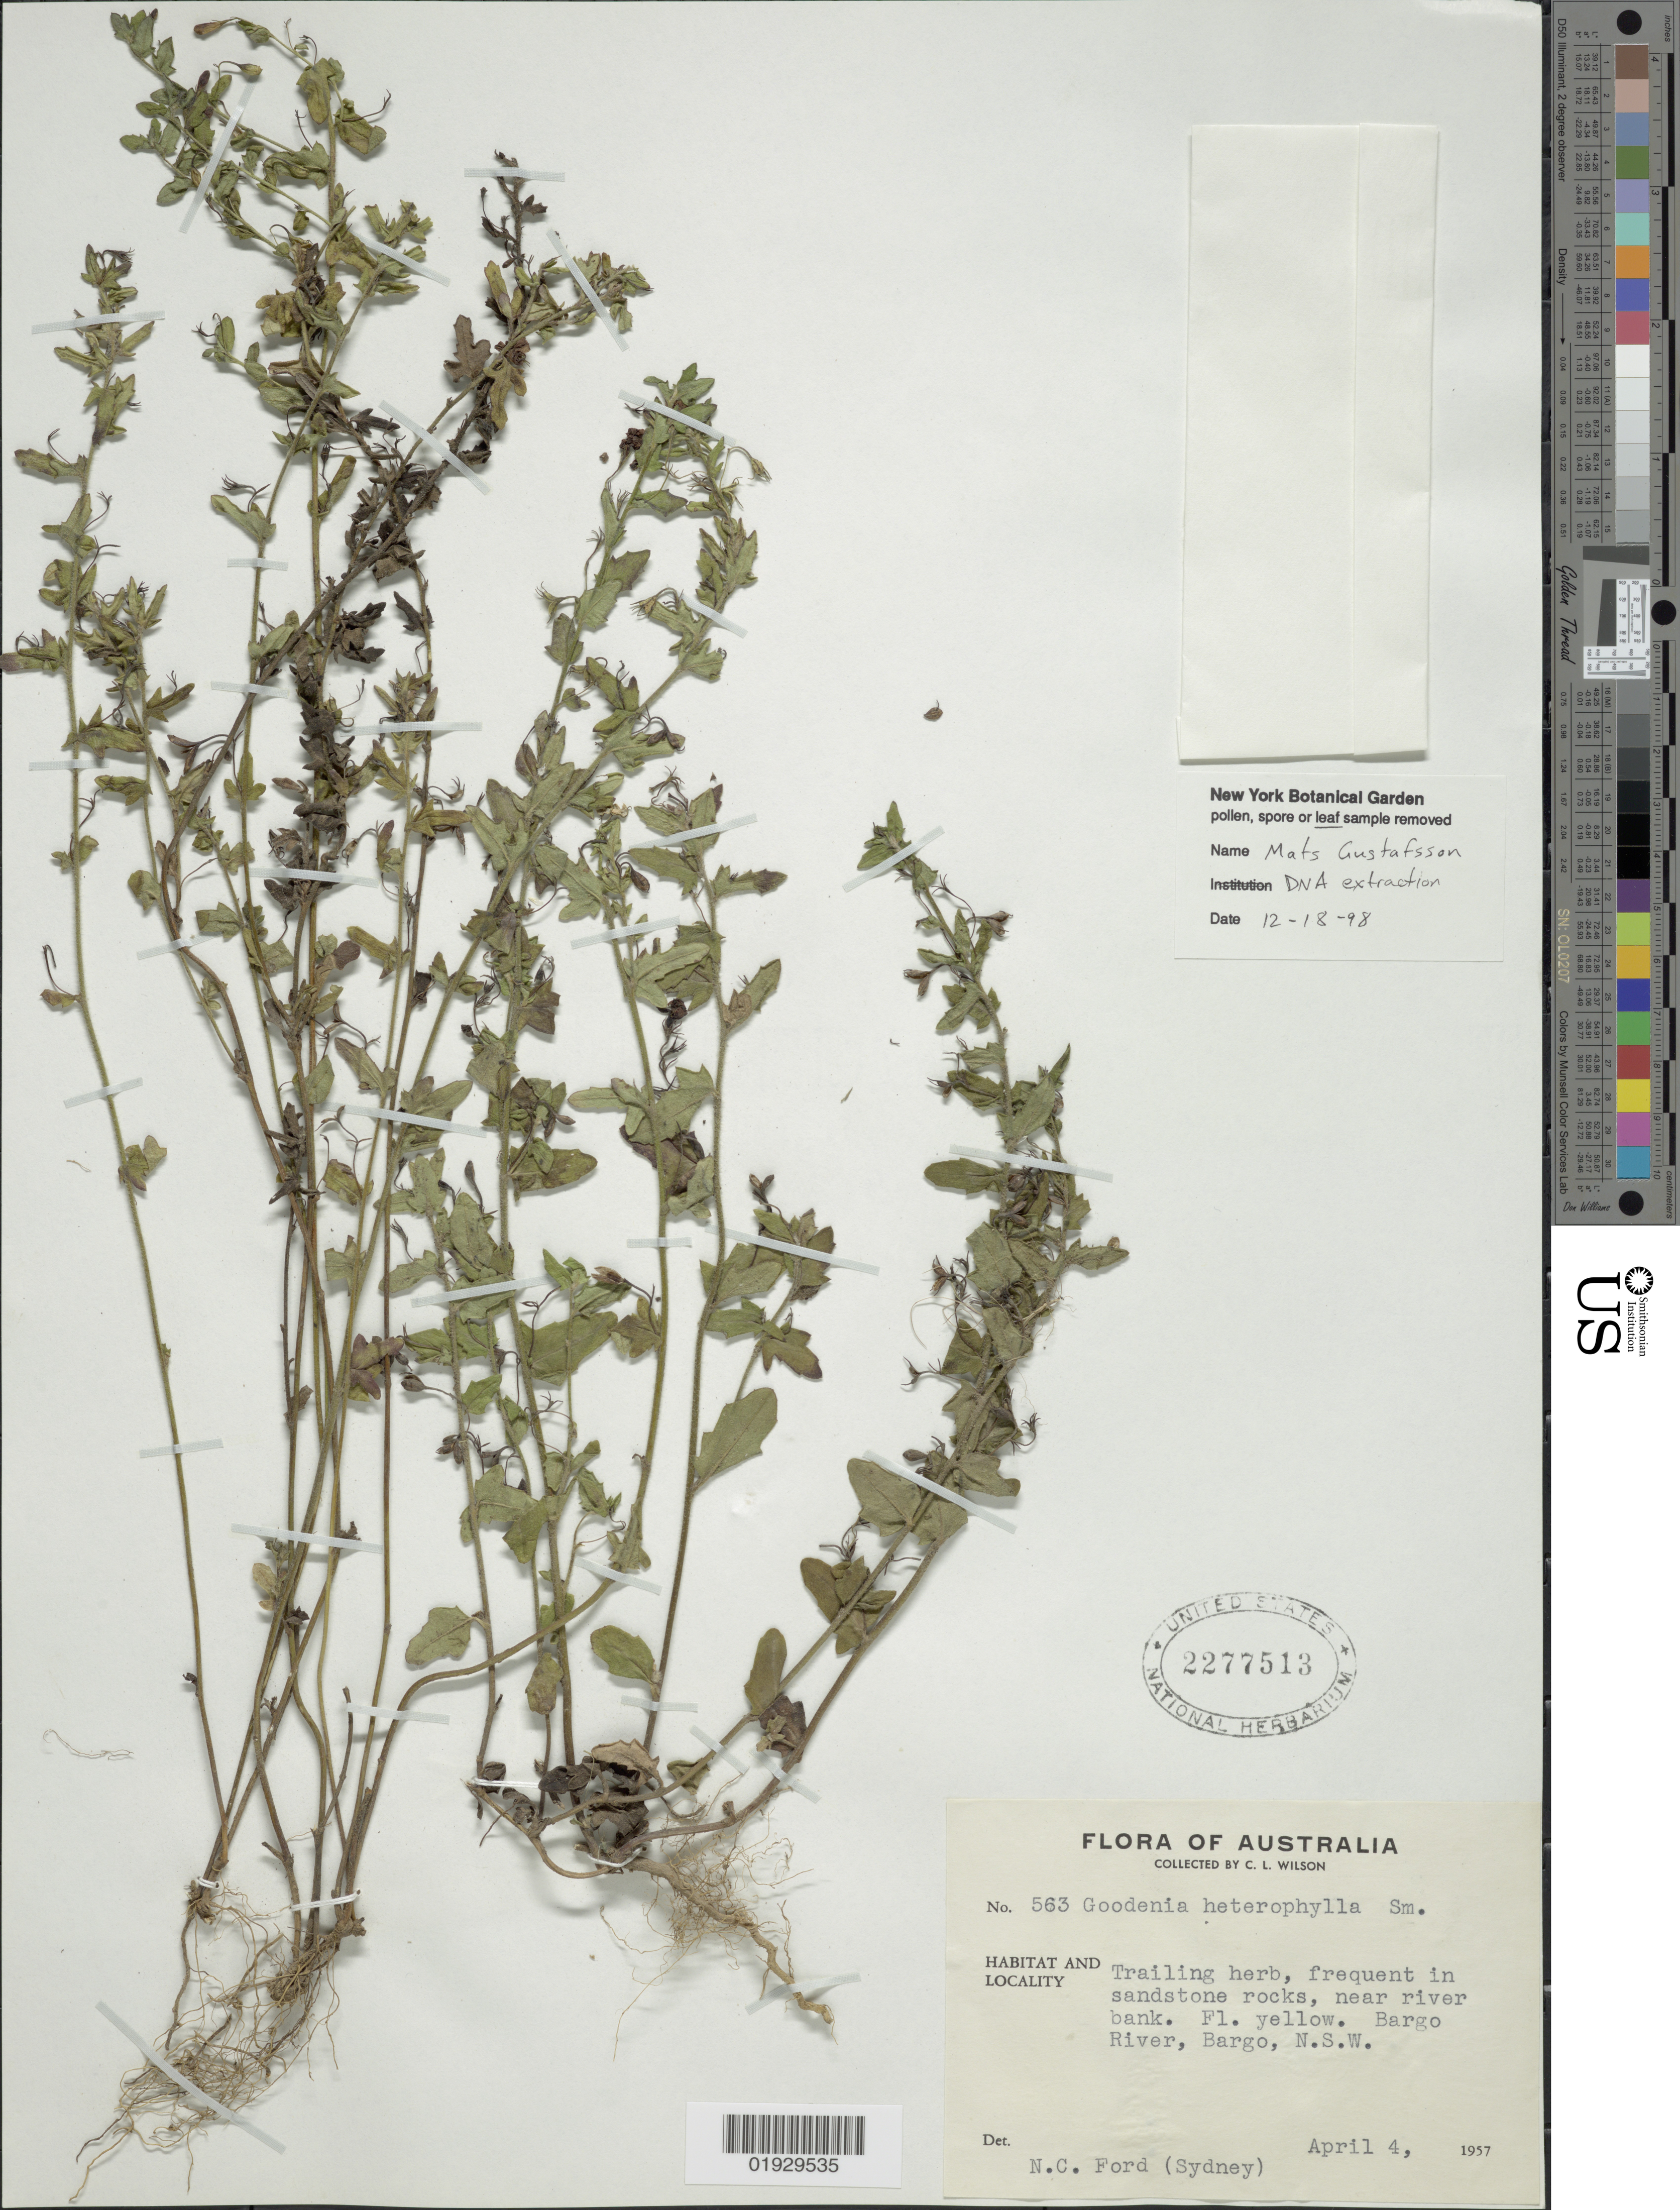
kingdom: Plantae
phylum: Tracheophyta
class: Magnoliopsida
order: Asterales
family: Goodeniaceae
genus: Goodenia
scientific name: Goodenia heterophylla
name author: Sw.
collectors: C. L. Wilson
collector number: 563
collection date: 1957-04-04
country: Australia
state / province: New South Wales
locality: Bargo River, Bargo, N.S.W.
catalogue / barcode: US 2277513